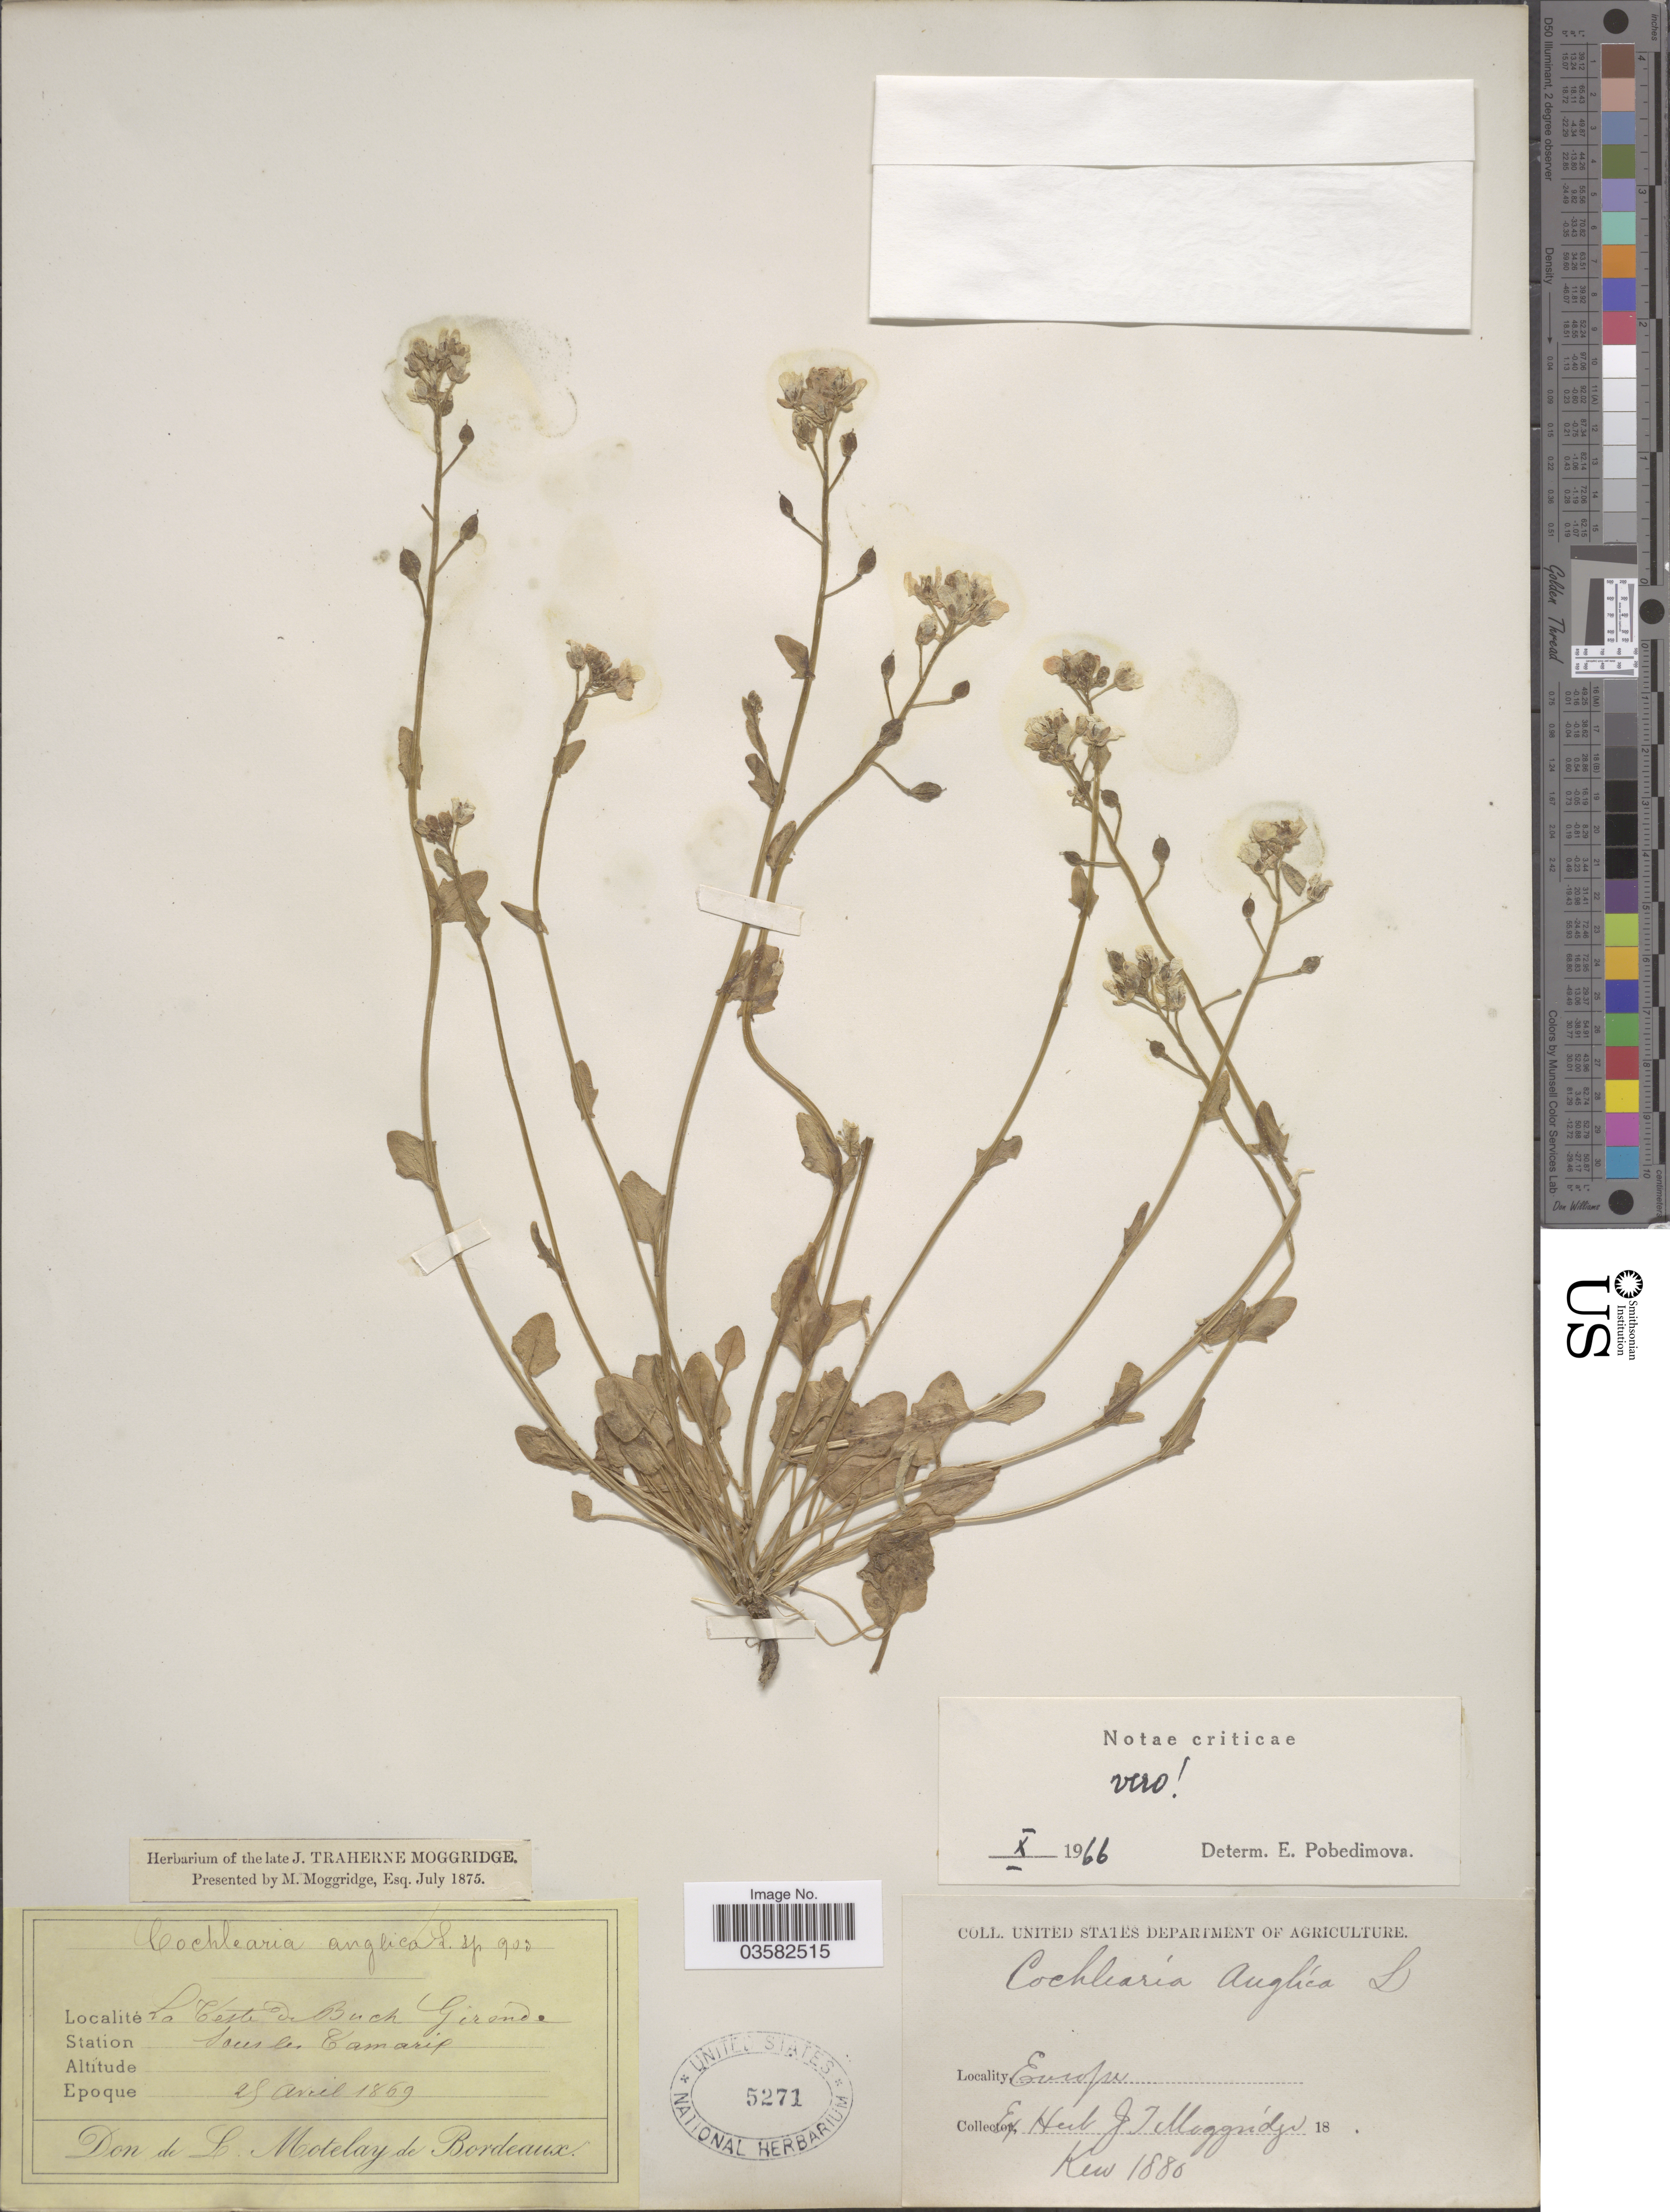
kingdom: Plantae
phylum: Tracheophyta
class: Magnoliopsida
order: Brassicales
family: Brassicaceae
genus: Cochlearia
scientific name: Cochlearia anglica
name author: L.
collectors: ex herb. L. Motelay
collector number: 903*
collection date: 1869-04-25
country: France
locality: La Ceste [interpreted] de Buch Gironde. Station Sous le Tamaril.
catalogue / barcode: US 5271